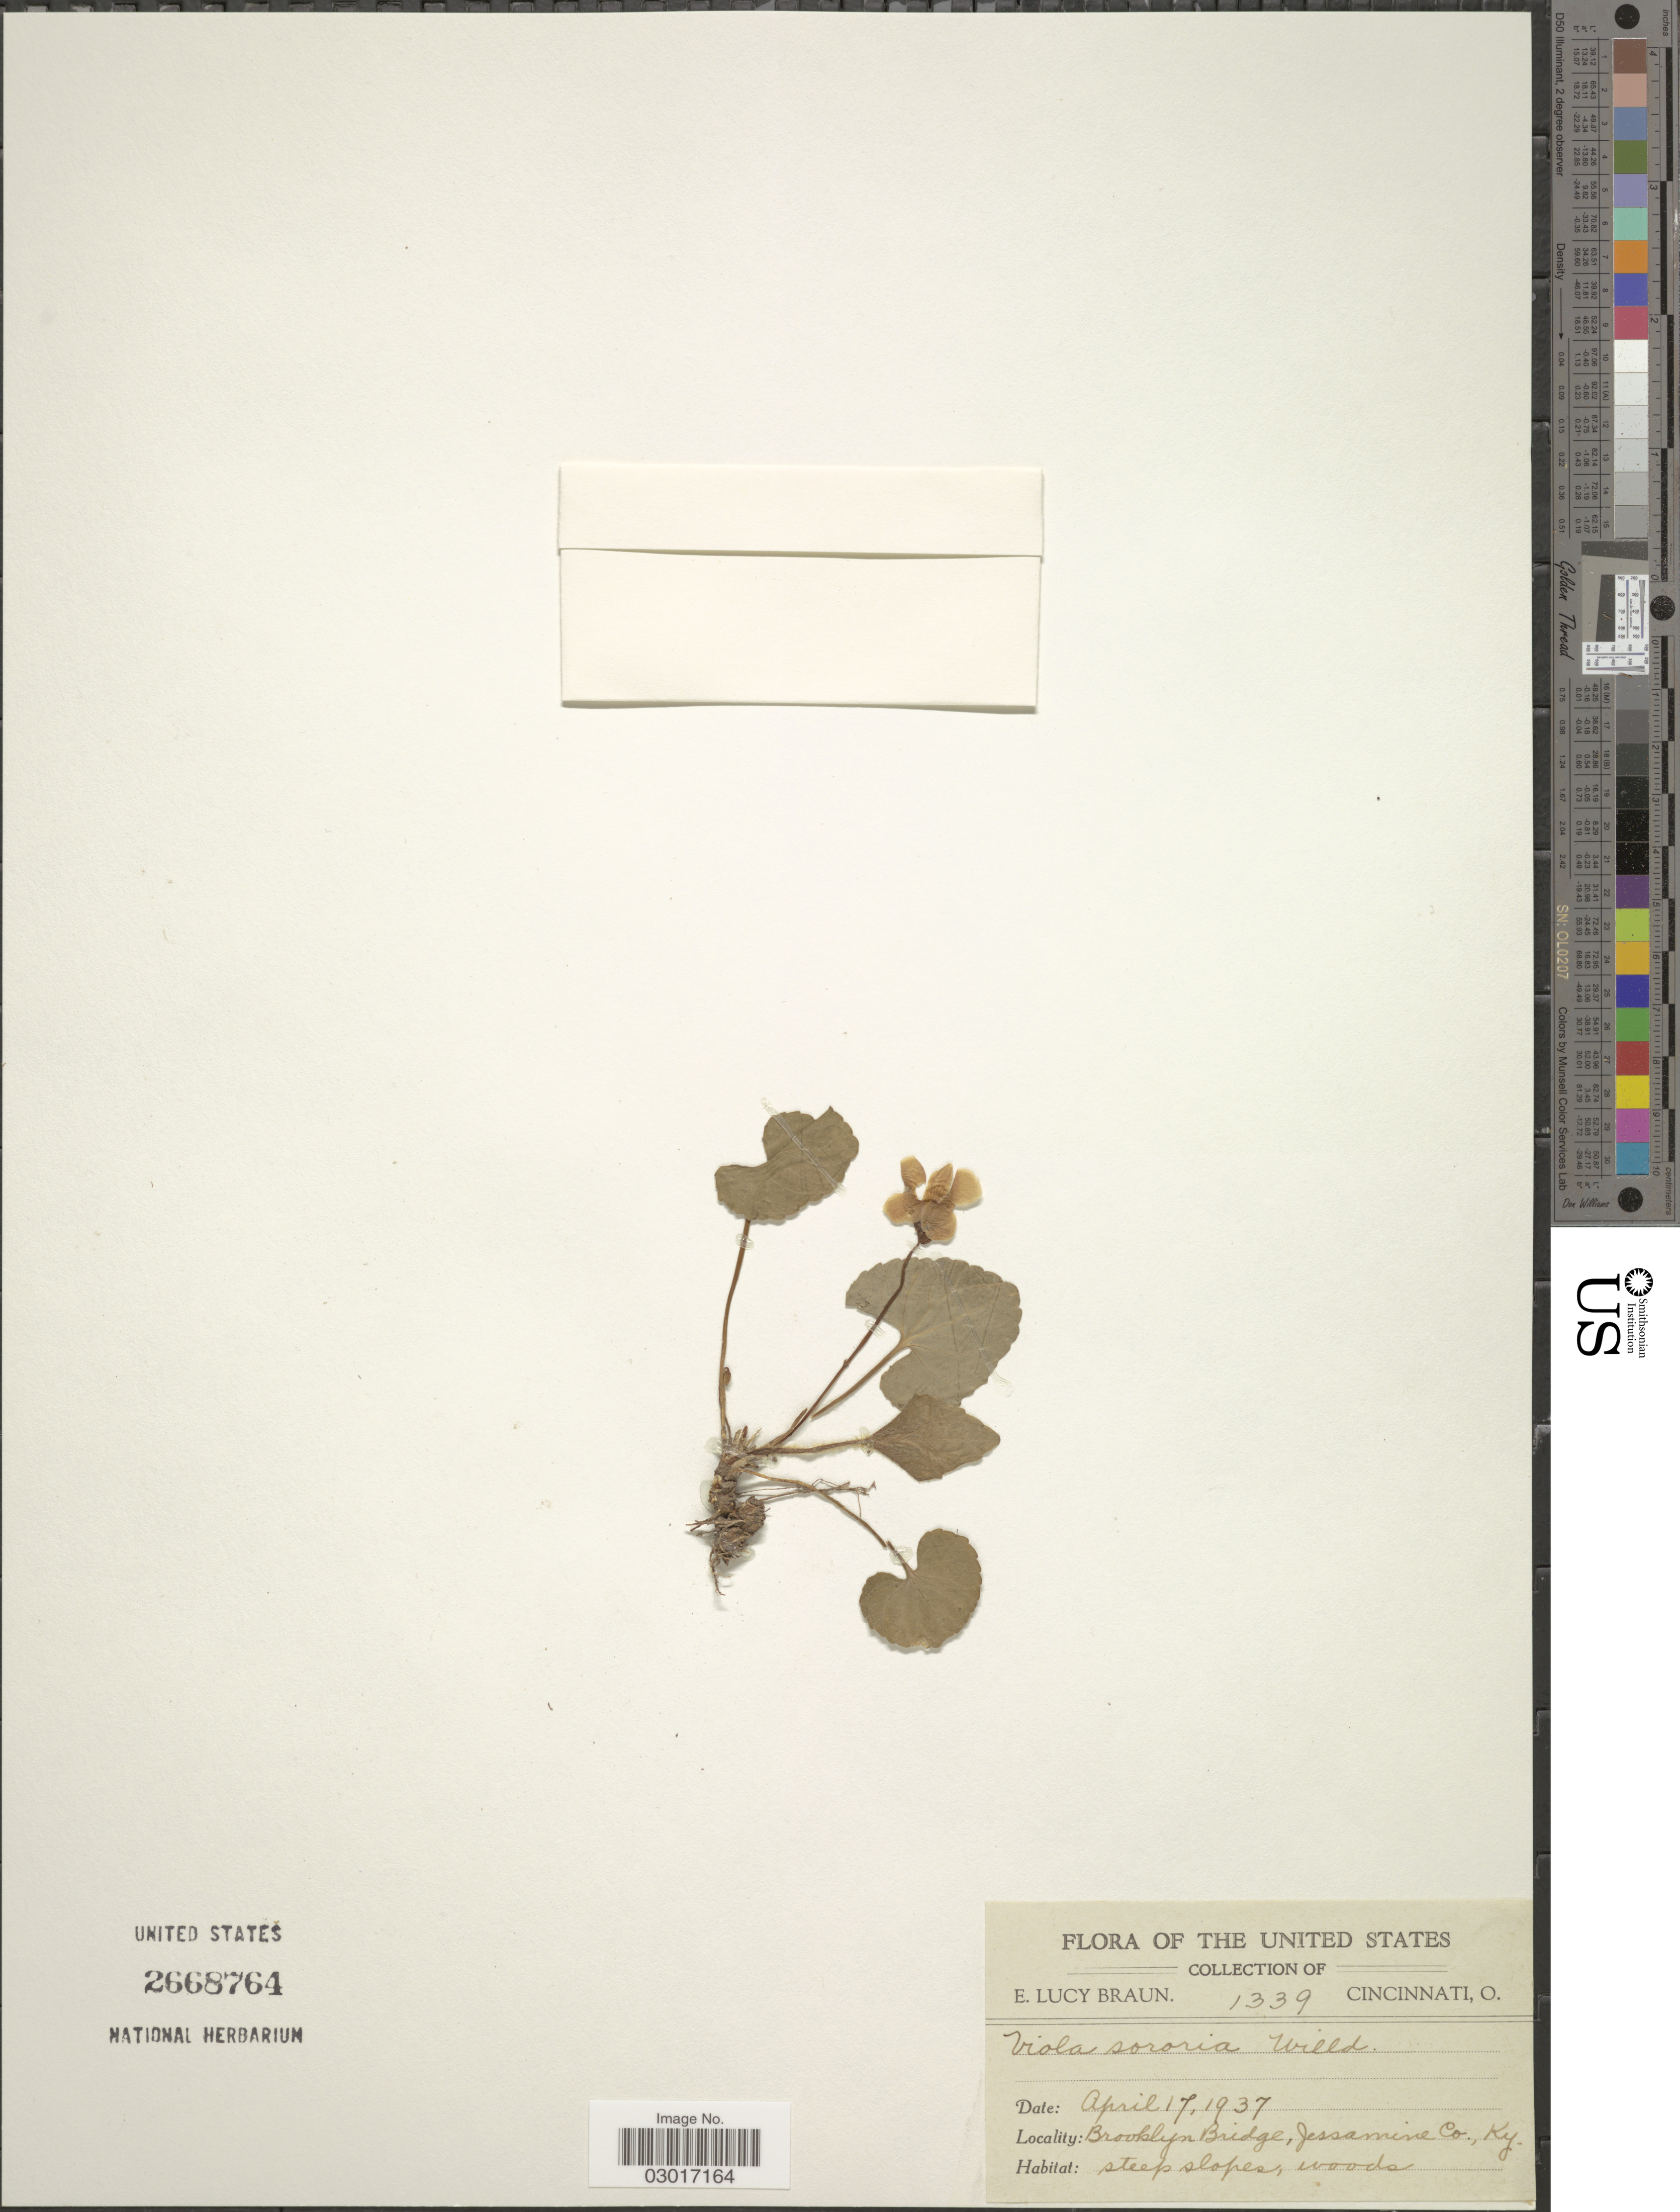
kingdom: Plantae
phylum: Tracheophyta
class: Magnoliopsida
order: Malpighiales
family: Violaceae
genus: Viola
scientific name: Viola sororia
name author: Willd.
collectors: E. L. Braun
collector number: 1339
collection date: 1937-04-17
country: United States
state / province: Kentucky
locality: Brooklyn Bridge, Jessamine Co., Ky.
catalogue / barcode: US 2668764